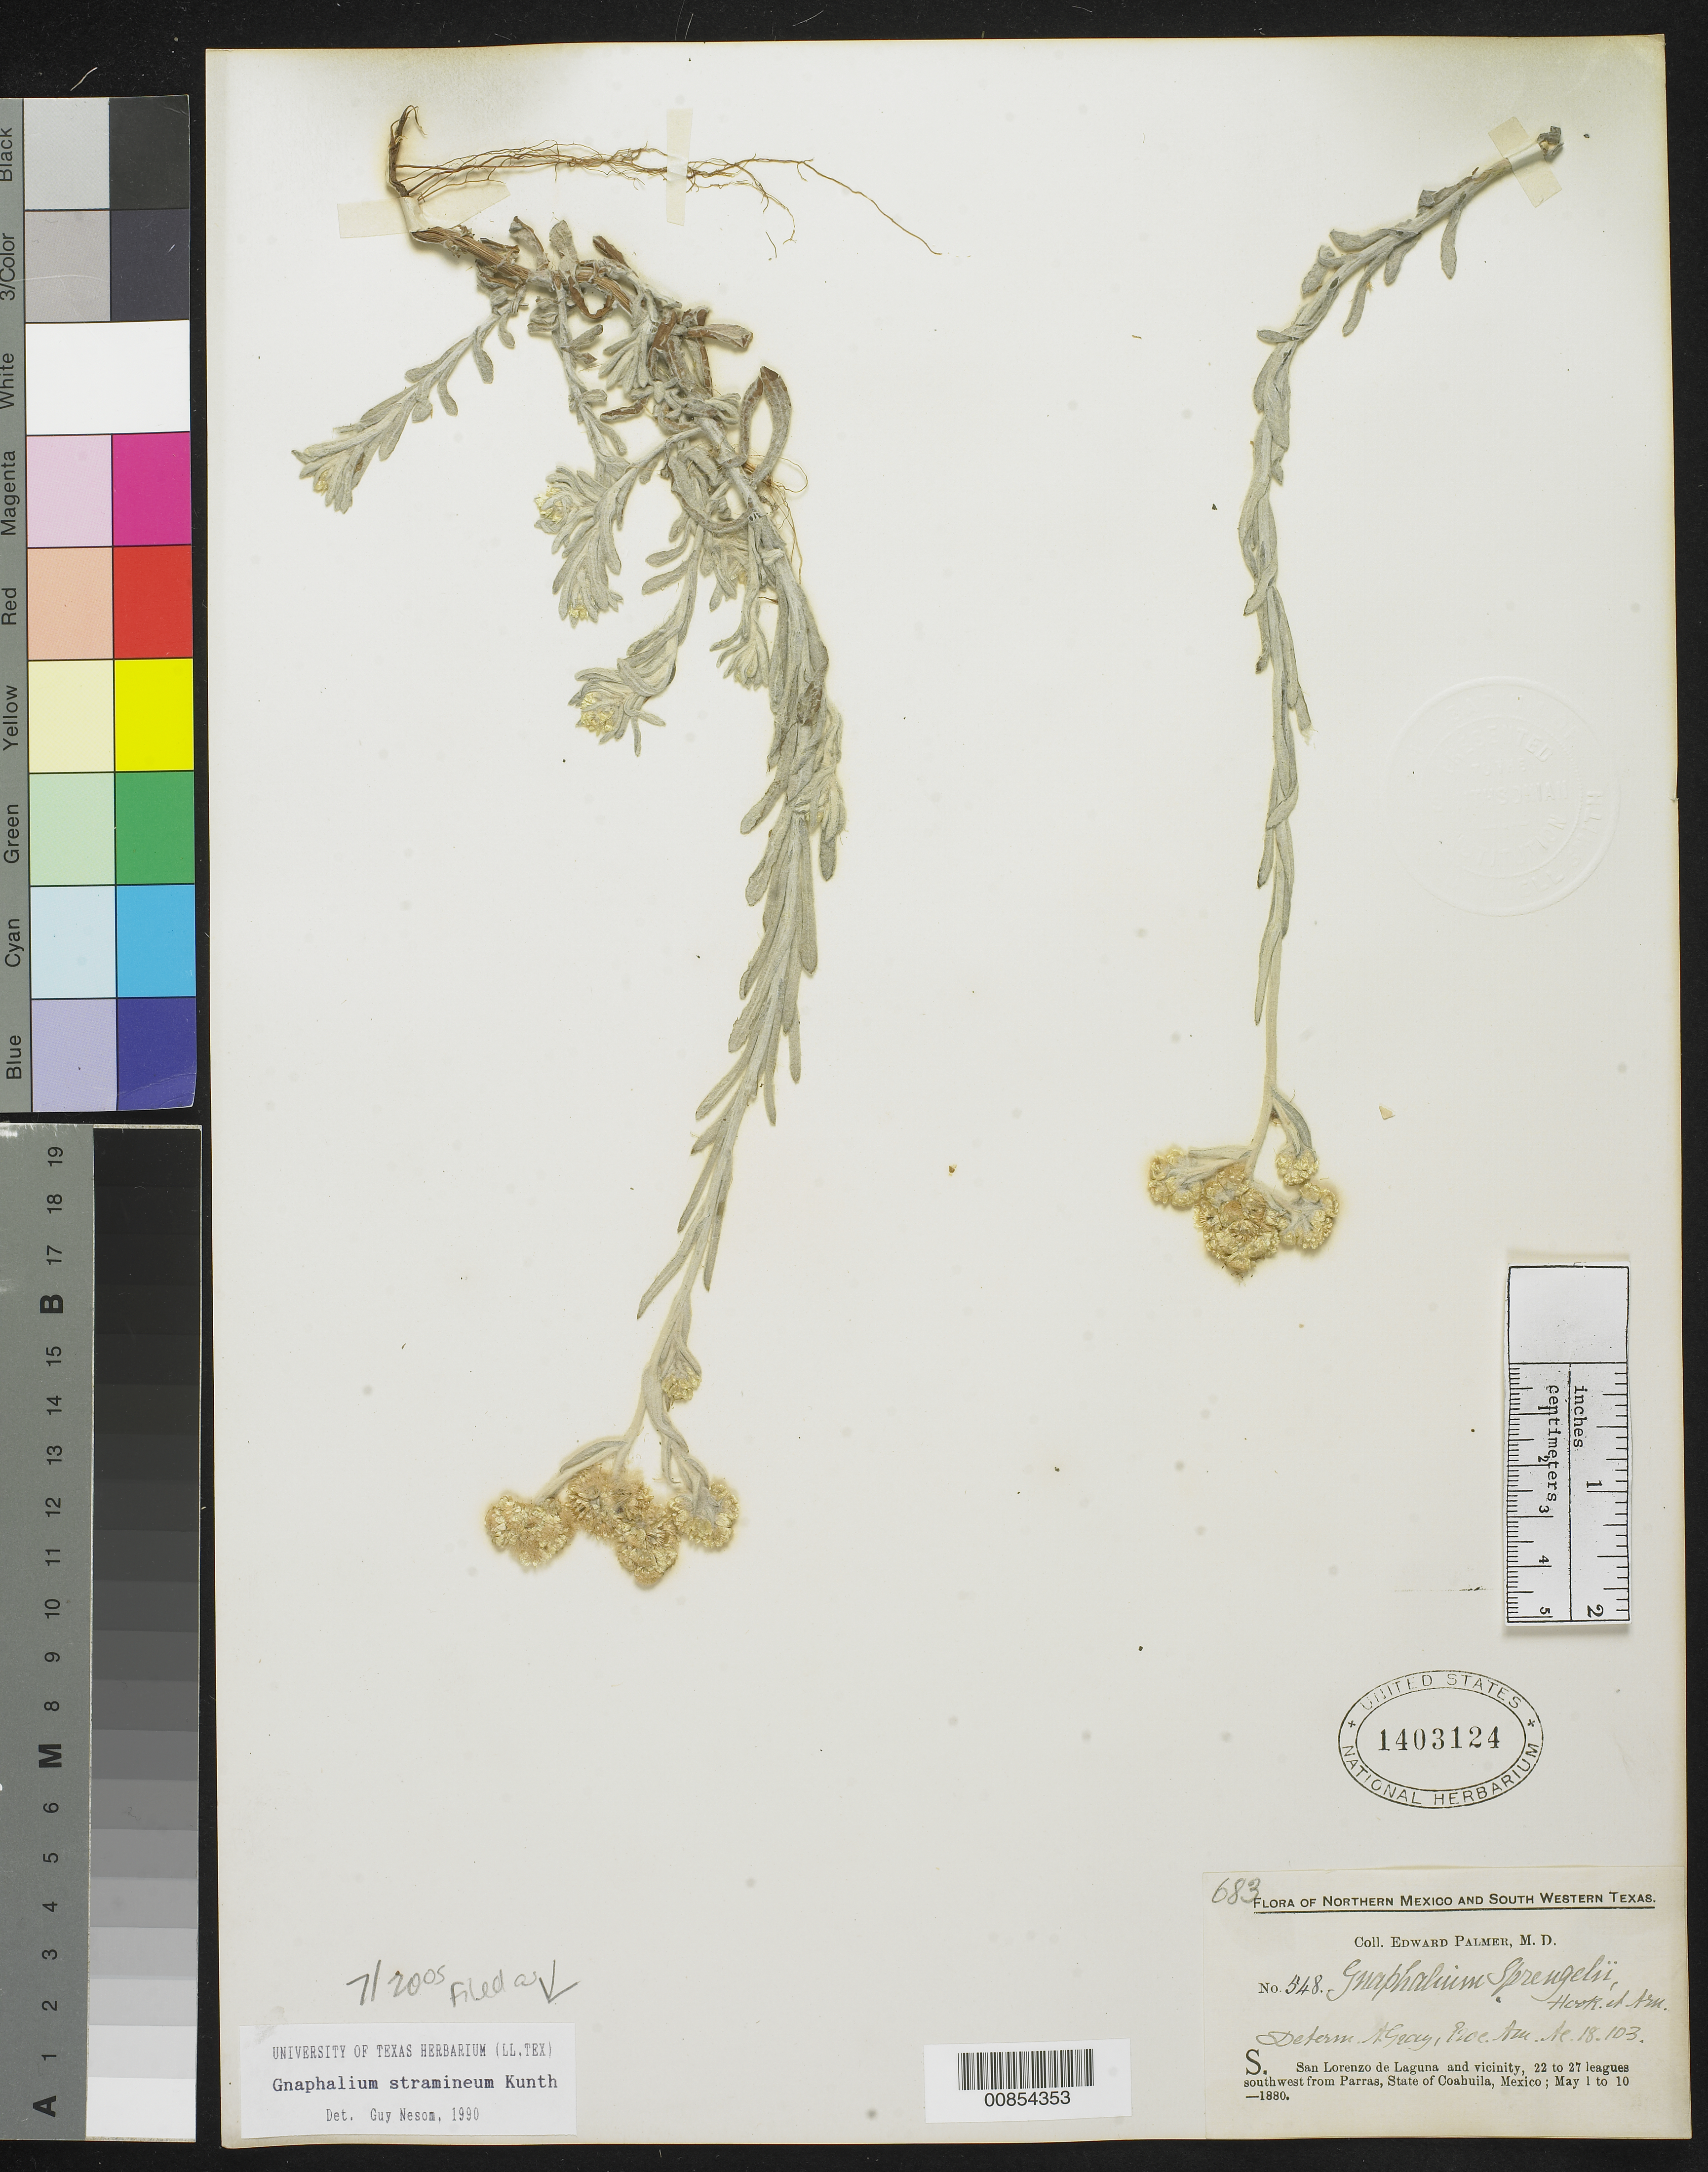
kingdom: Plantae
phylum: Tracheophyta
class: Magnoliopsida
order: Asterales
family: Asteraceae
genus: Pseudognaphalium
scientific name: Pseudognaphalium stramineum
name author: (Kunth) Anderb.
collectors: E. Palmer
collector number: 548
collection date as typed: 01 May 1880 to 10 May 1880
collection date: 1880-05-01/1880-05-10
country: Mexico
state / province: Coahuila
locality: S. San Lorenzo de Laguna and vicinity, 22 to 27 leagues southwest from Parras, Coahuila.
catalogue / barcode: US 1403124